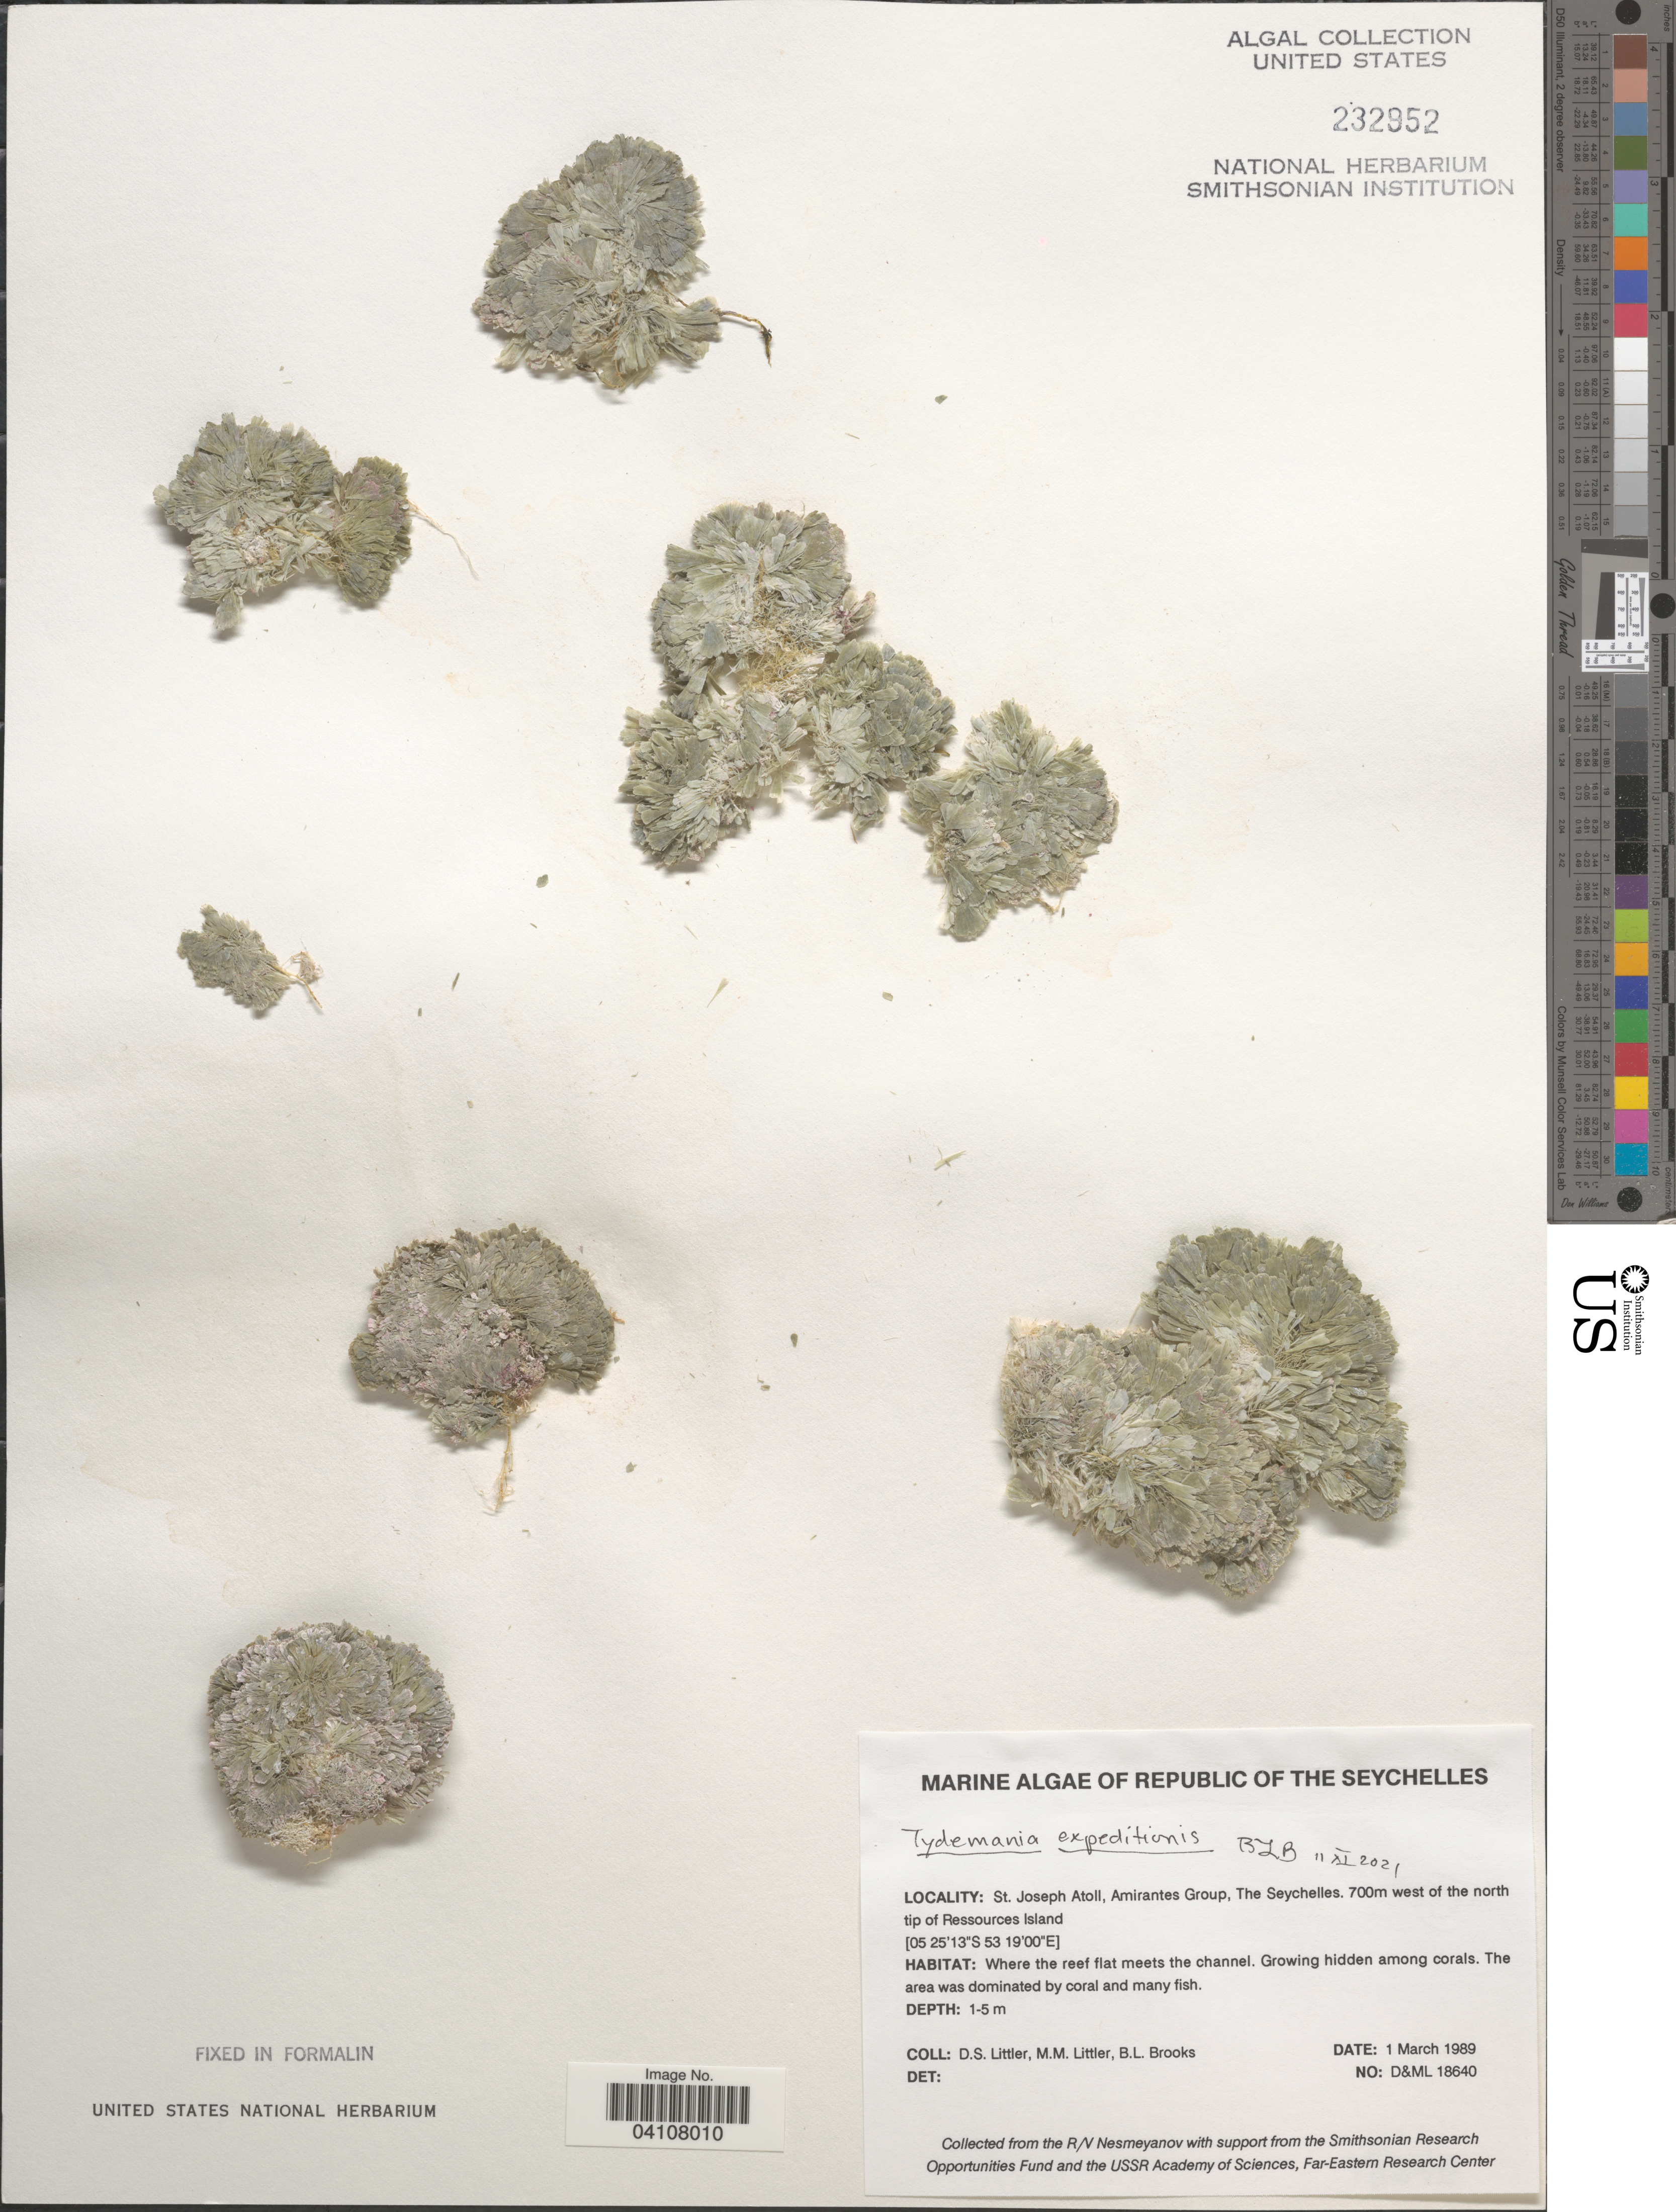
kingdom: Plantae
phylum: Chlorophyta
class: Ulvophyceae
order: Bryopsidales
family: Udoteaceae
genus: Tydemania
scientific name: Tydemania expeditionis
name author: Weber Bosse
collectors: D. S. Littler & B. Brooks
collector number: D&ML18640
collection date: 1989-03-01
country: Seychelles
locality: Republic of the Seychelles. St. Joseph Atoll, Amirantes Group. 700m west of the north tip of Ressources Island.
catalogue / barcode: US 232952